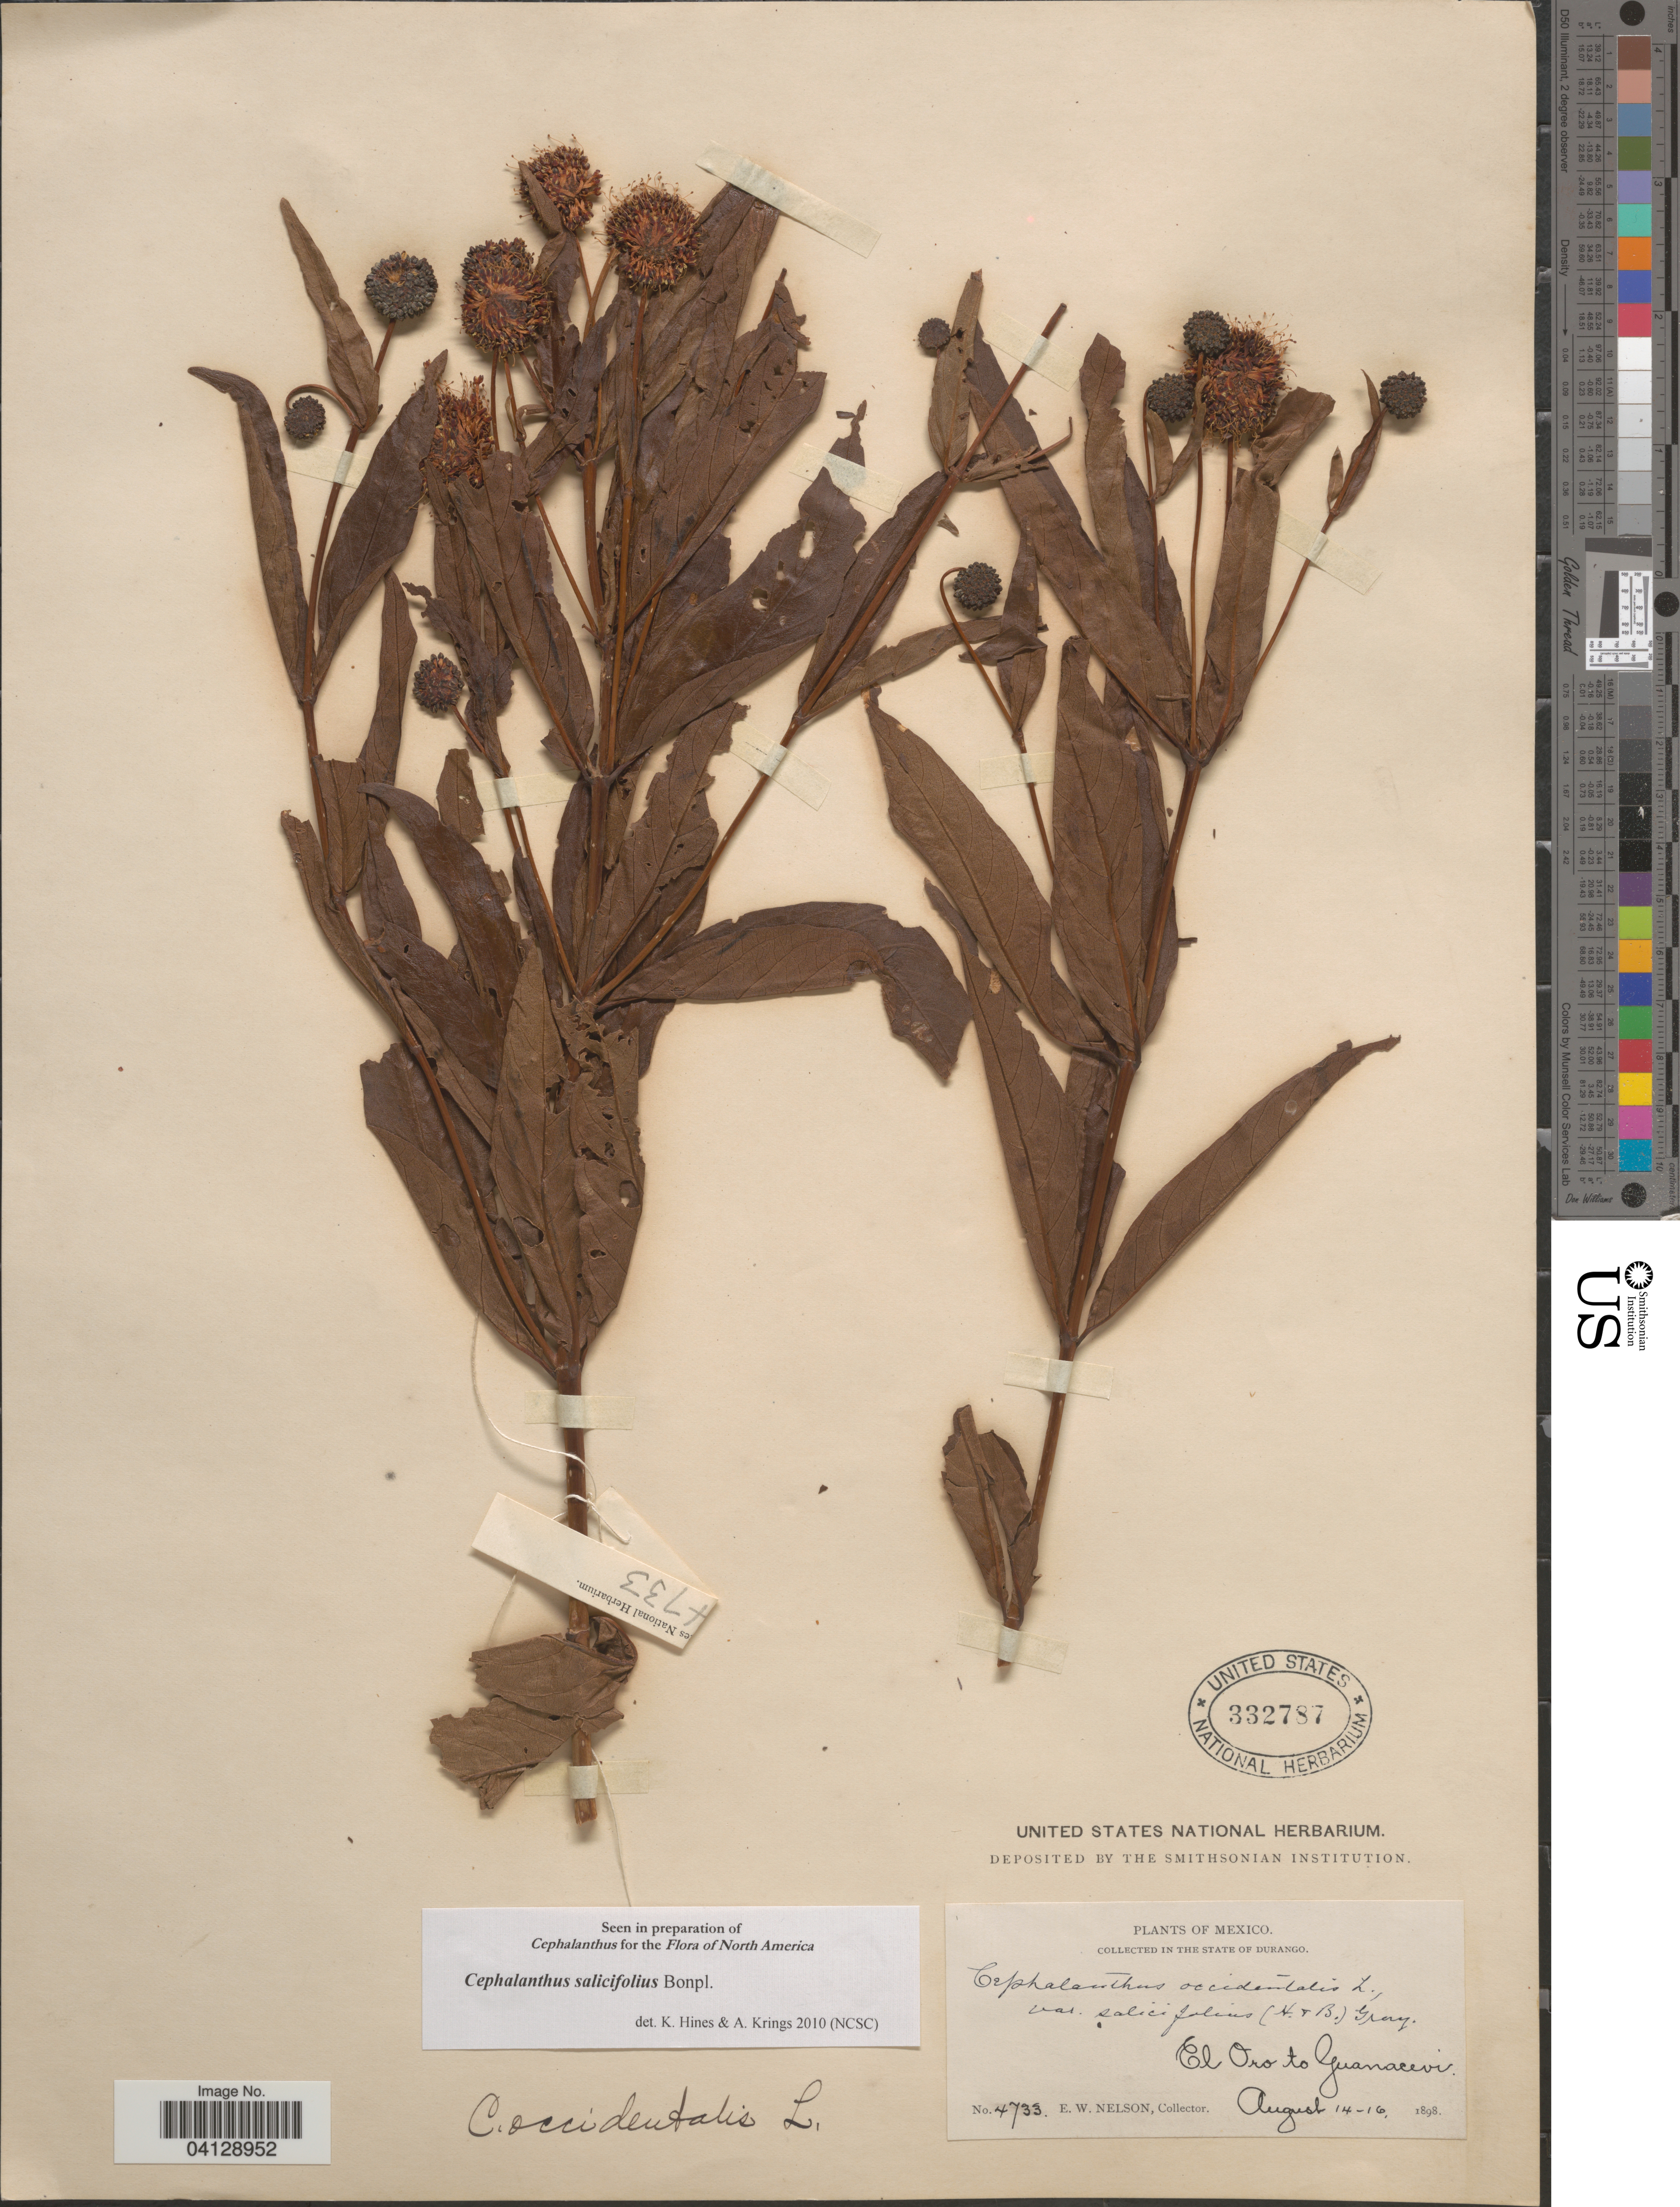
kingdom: Plantae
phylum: Tracheophyta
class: Magnoliopsida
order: Gentianales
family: Rubiaceae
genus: Cephalanthus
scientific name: Cephalanthus salicifolius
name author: Bonpl.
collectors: E. W. Nelson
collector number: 4733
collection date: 1898-08-14/1898-08-16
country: Mexico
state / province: Durango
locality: El Oro to Guanacevi.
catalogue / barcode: US 332787